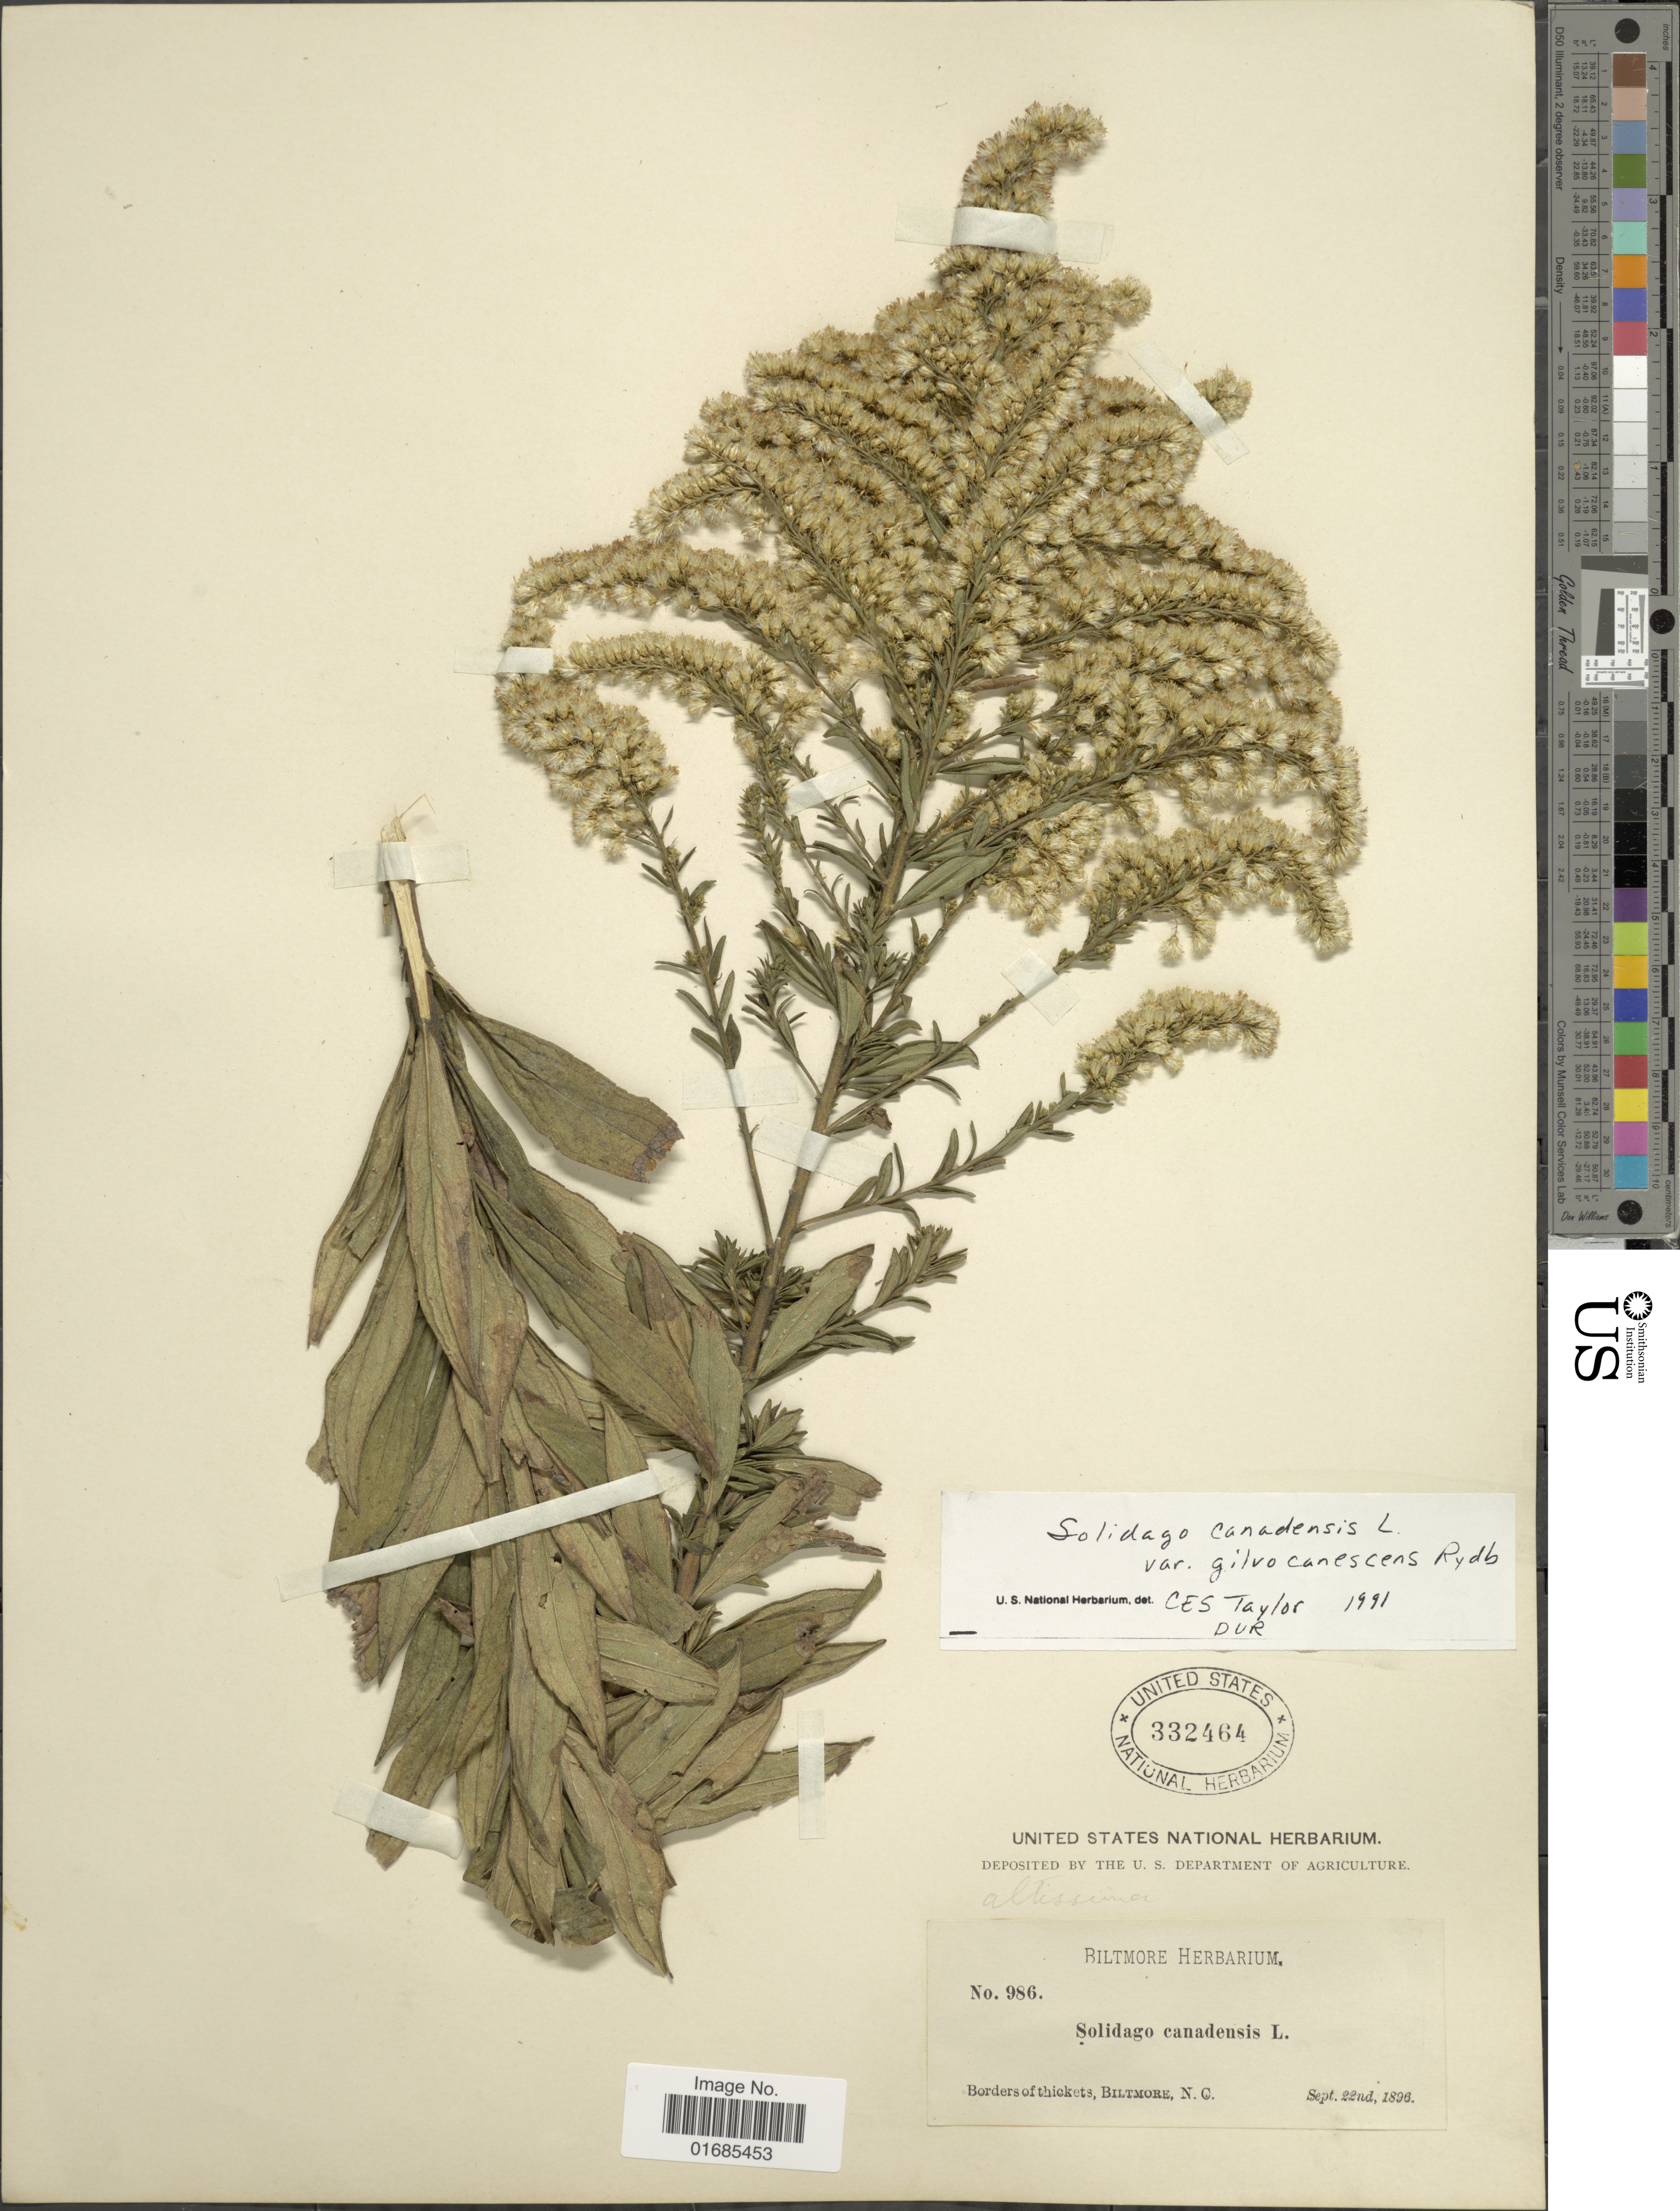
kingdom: Plantae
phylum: Tracheophyta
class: Magnoliopsida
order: Asterales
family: Asteraceae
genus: Solidago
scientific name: Solidago canadensis var. gilvocanescens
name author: Rydb.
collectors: ex herb. Biltmore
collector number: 986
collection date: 1896-09-22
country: United States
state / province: North Carolina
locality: Biltmore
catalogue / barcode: US 332464